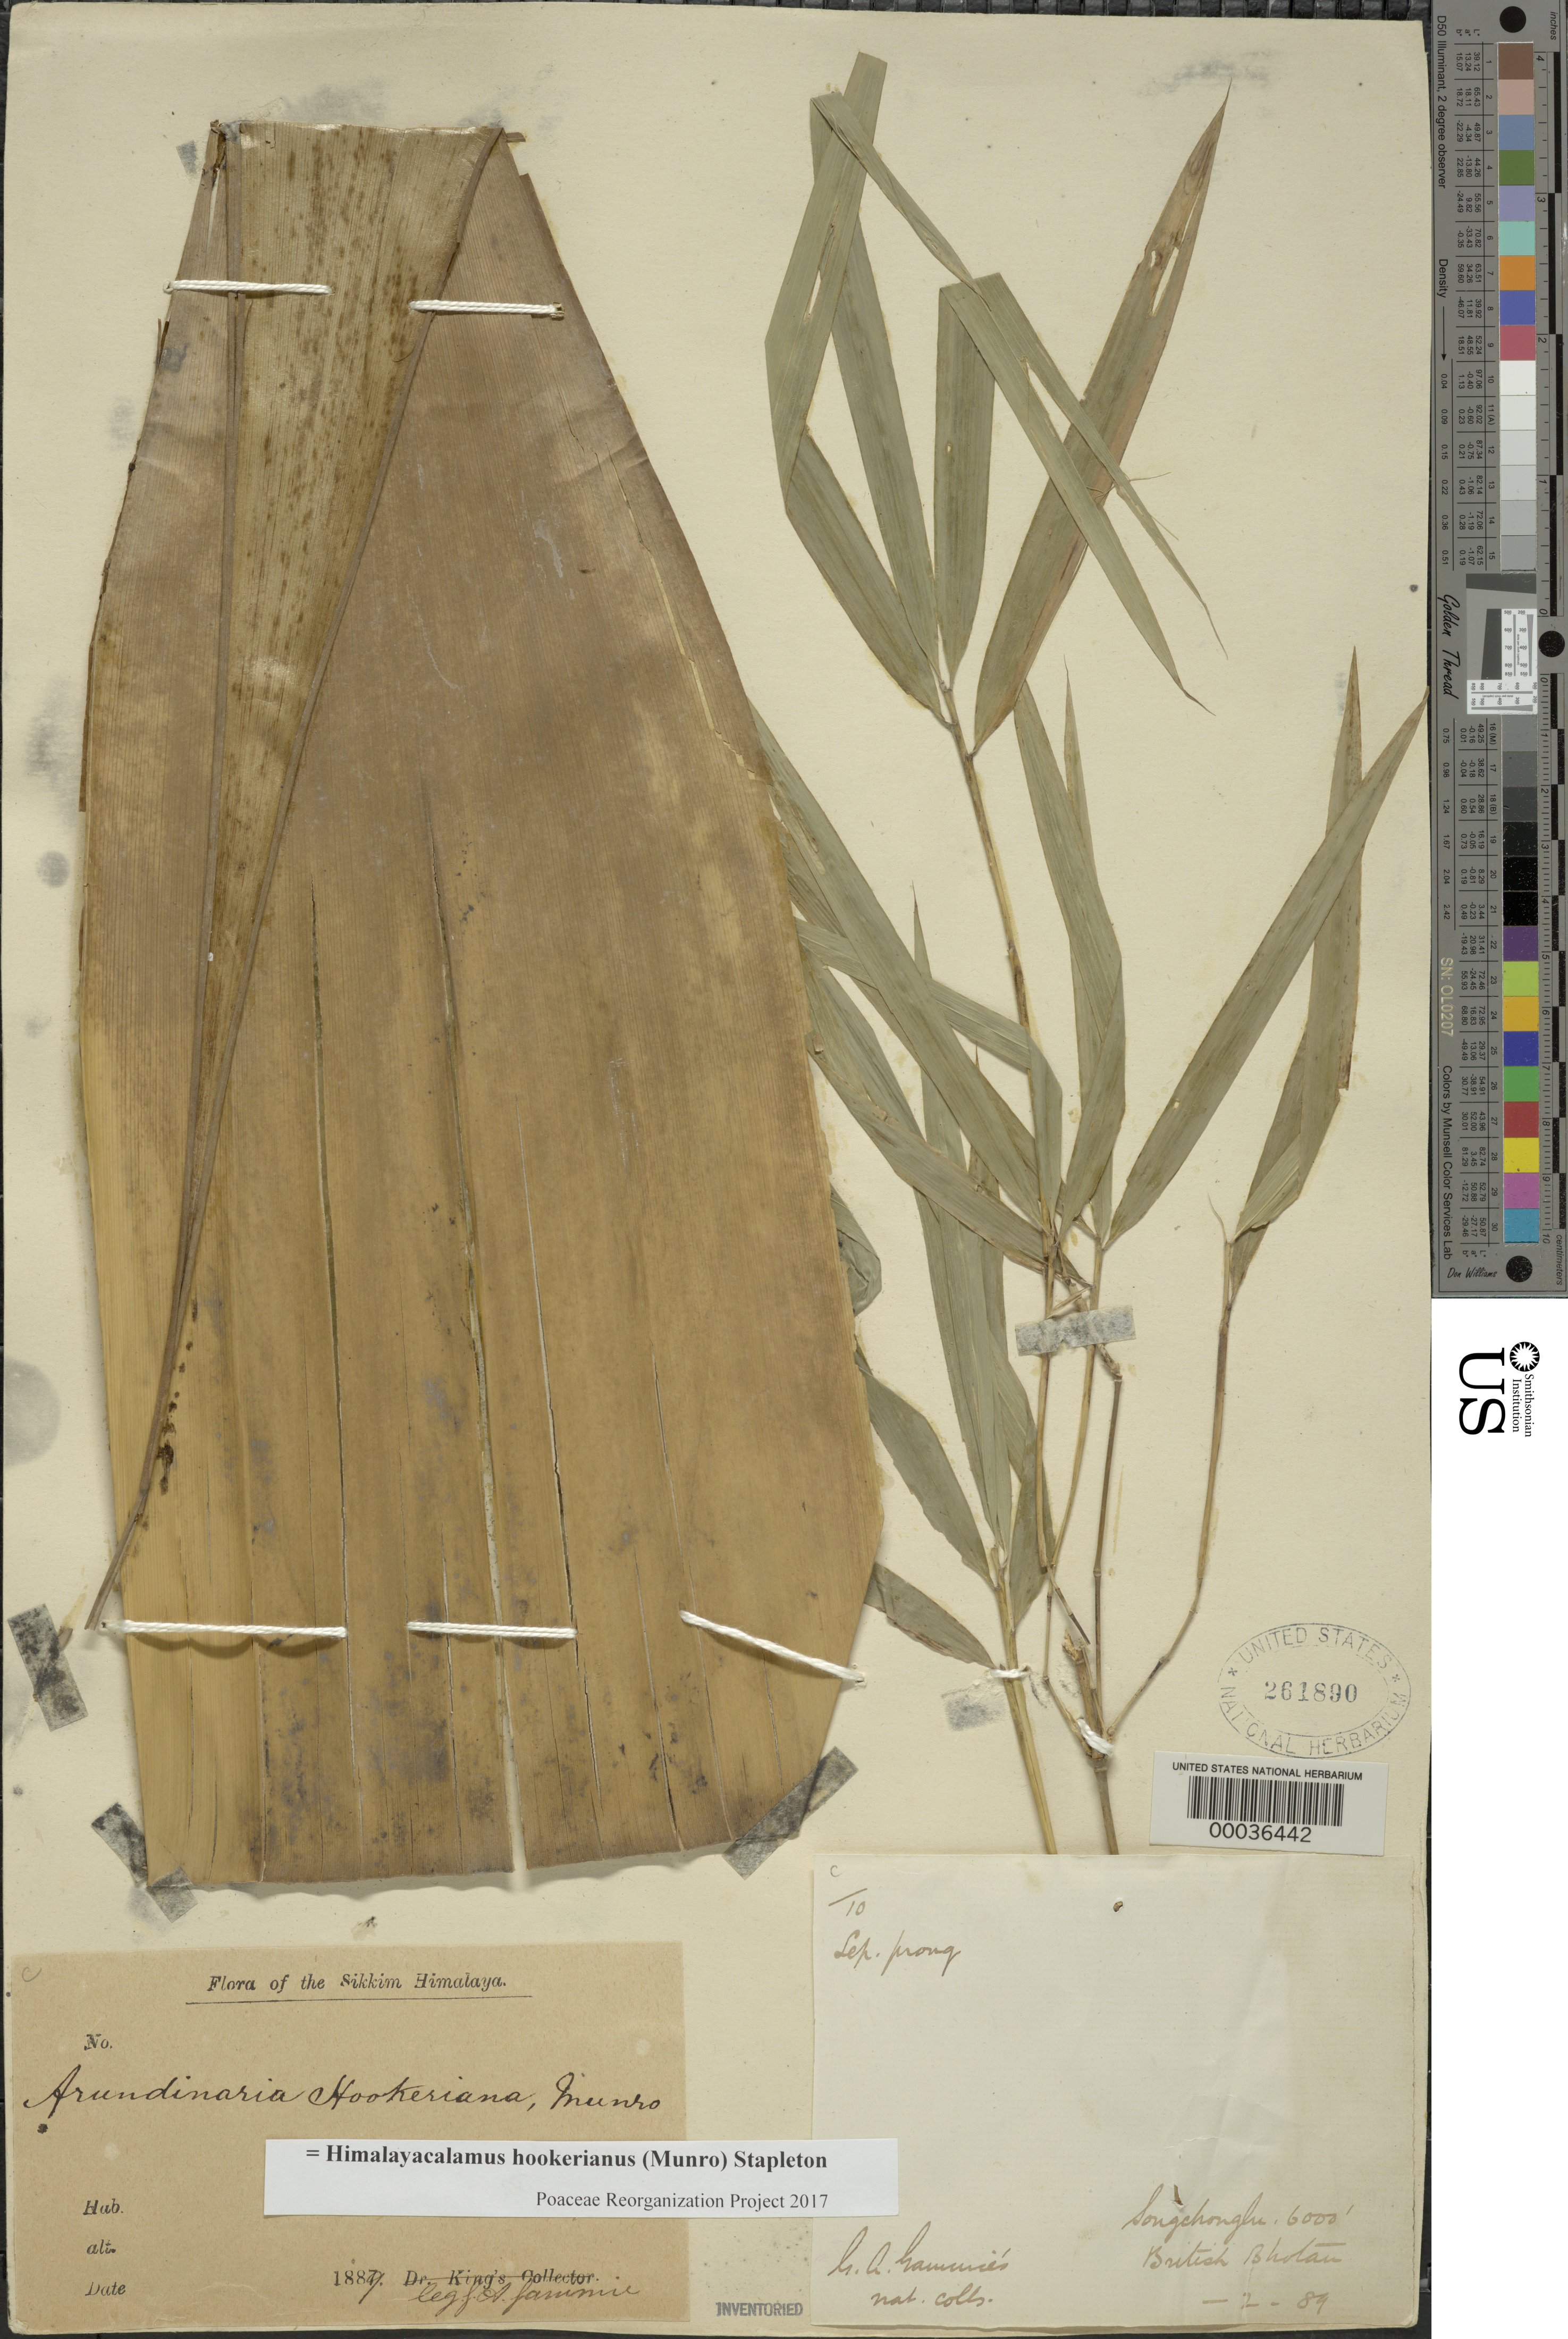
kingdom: Plantae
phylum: Tracheophyta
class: Liliopsida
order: Poales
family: Poaceae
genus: Drepanostachyum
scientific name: Drepanostachyum hookerianum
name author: (Munro) Keng f.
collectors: G. Gammie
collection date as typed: Feb 1889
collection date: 1889-02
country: India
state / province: Sikkim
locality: Songchonglu, british bhotan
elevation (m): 1830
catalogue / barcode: US 261890